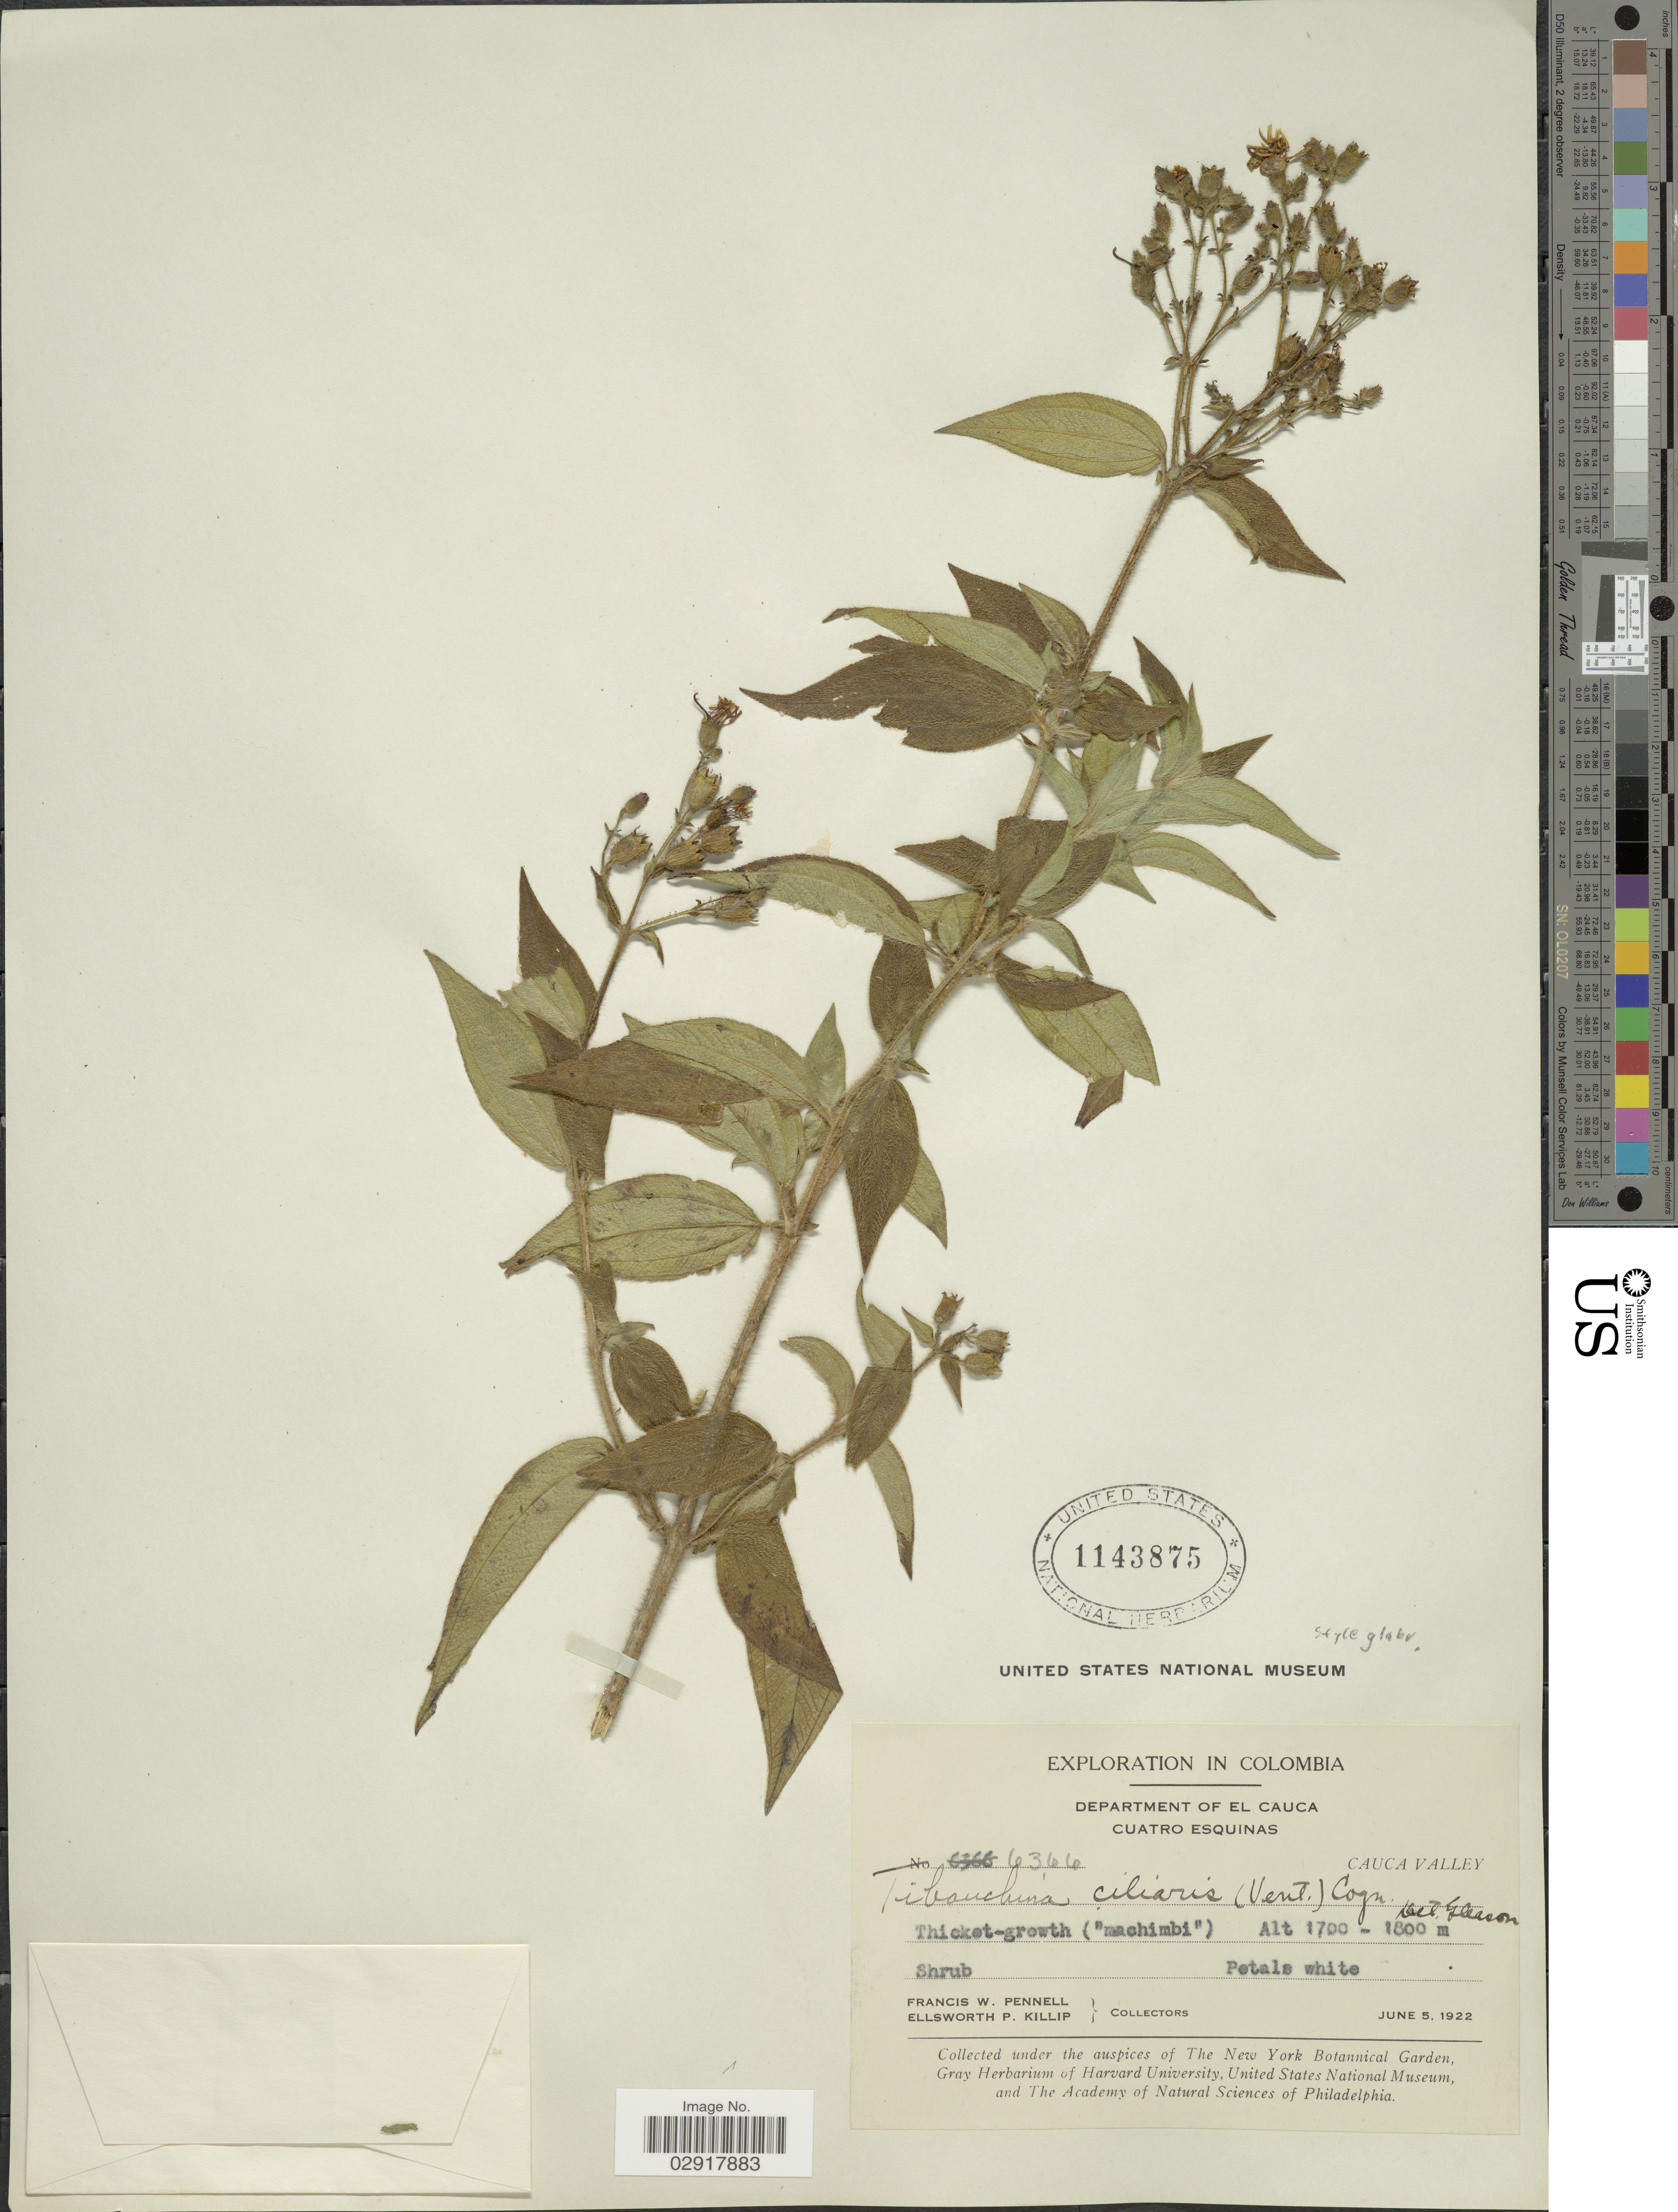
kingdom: Plantae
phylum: Tracheophyta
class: Magnoliopsida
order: Myrtales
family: Melastomataceae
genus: Chaetogastra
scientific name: Chaetogastra ciliaris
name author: (Vent.) DC.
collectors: F. W. Pennell & E. P. Killip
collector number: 6366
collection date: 1922-06-05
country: Colombia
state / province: Cauca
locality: Department of El Cauca Cuatro Esquinas. Cauca Valley.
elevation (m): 1700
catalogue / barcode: US 1143875